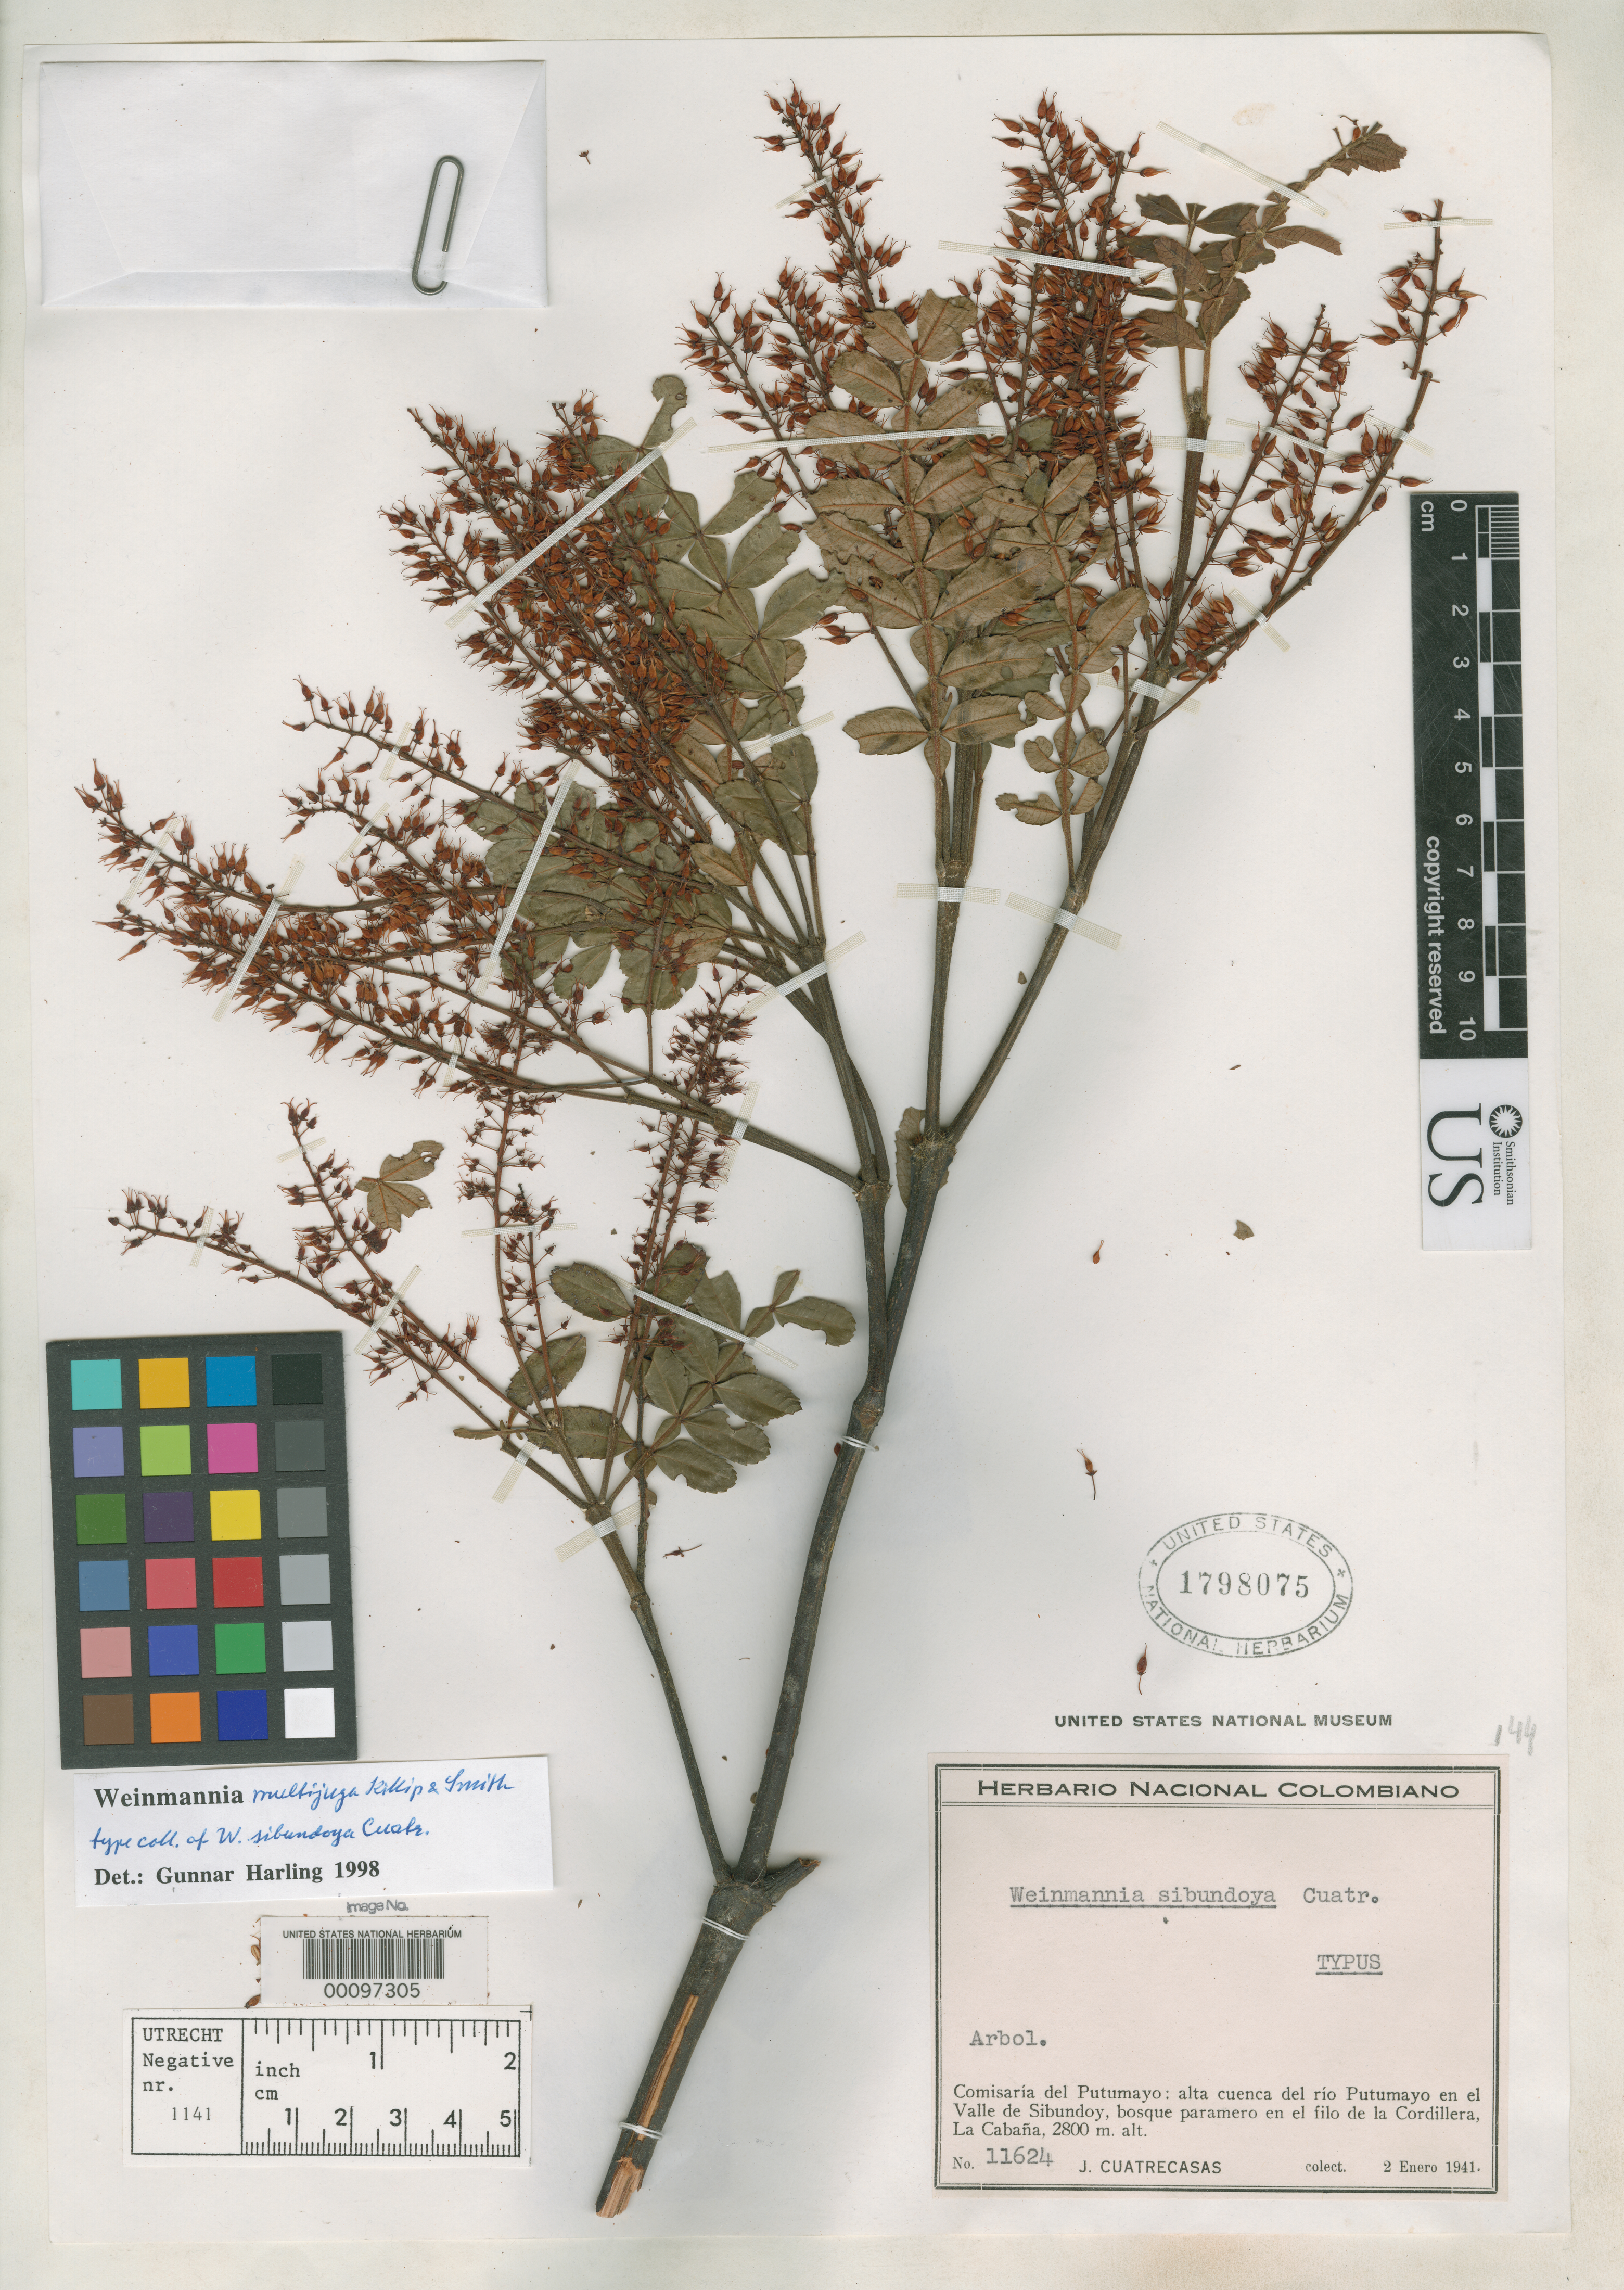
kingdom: Plantae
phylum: Tracheophyta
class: Magnoliopsida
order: Oxalidales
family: Cunoniaceae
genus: Weinmannia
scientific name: Weinmannia sibundoya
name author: Cuatrec.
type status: Isotype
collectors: J. Cuatrecasas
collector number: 11624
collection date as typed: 02 Jan 1941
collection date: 1941-01-02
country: Colombia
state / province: Putumayo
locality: Alta Cuenca del Rio Putumayo en El Valle de Sibundoy, Cordillera, La Cabana.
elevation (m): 2800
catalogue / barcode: US 1798075